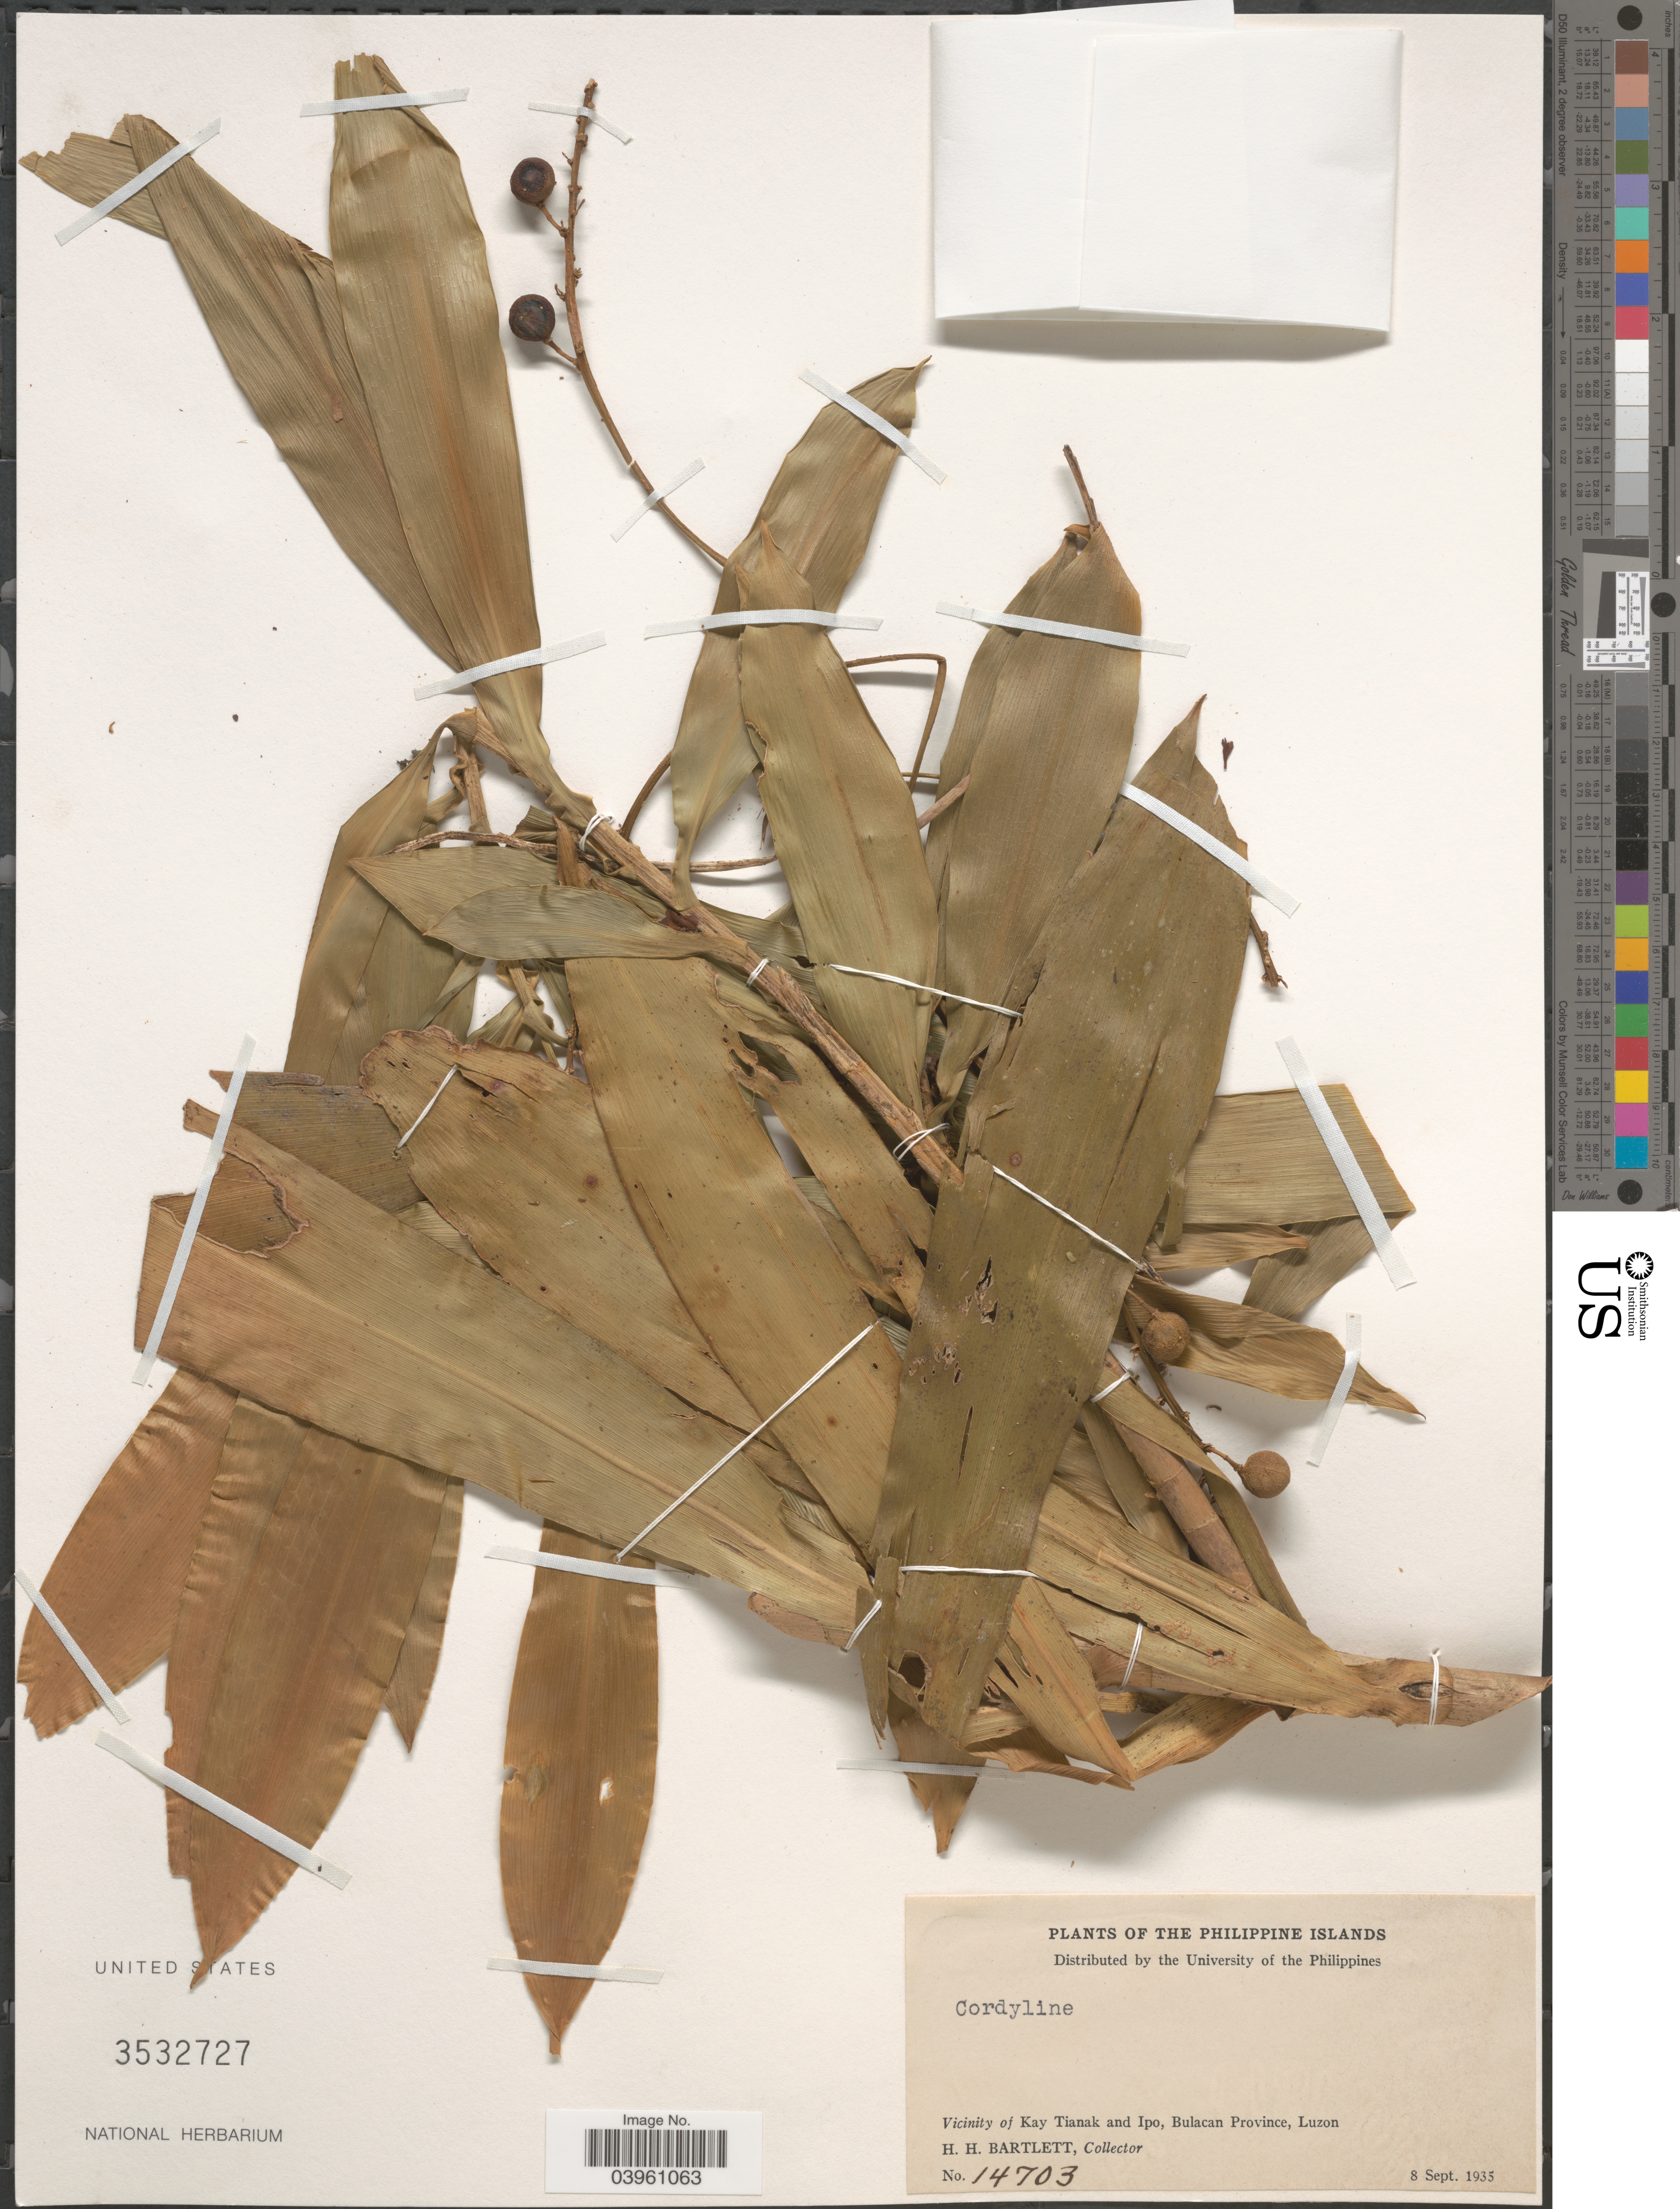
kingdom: Plantae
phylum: Tracheophyta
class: Liliopsida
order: Asparagales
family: Asparagaceae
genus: Cordyline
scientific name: Cordyline sp.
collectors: H. H. Bartlett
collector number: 14703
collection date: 1935-09-08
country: Philippines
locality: Vicinity of Kay Tianak and Ipo, Bulacan Province, Luzon.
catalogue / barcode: US 3532727